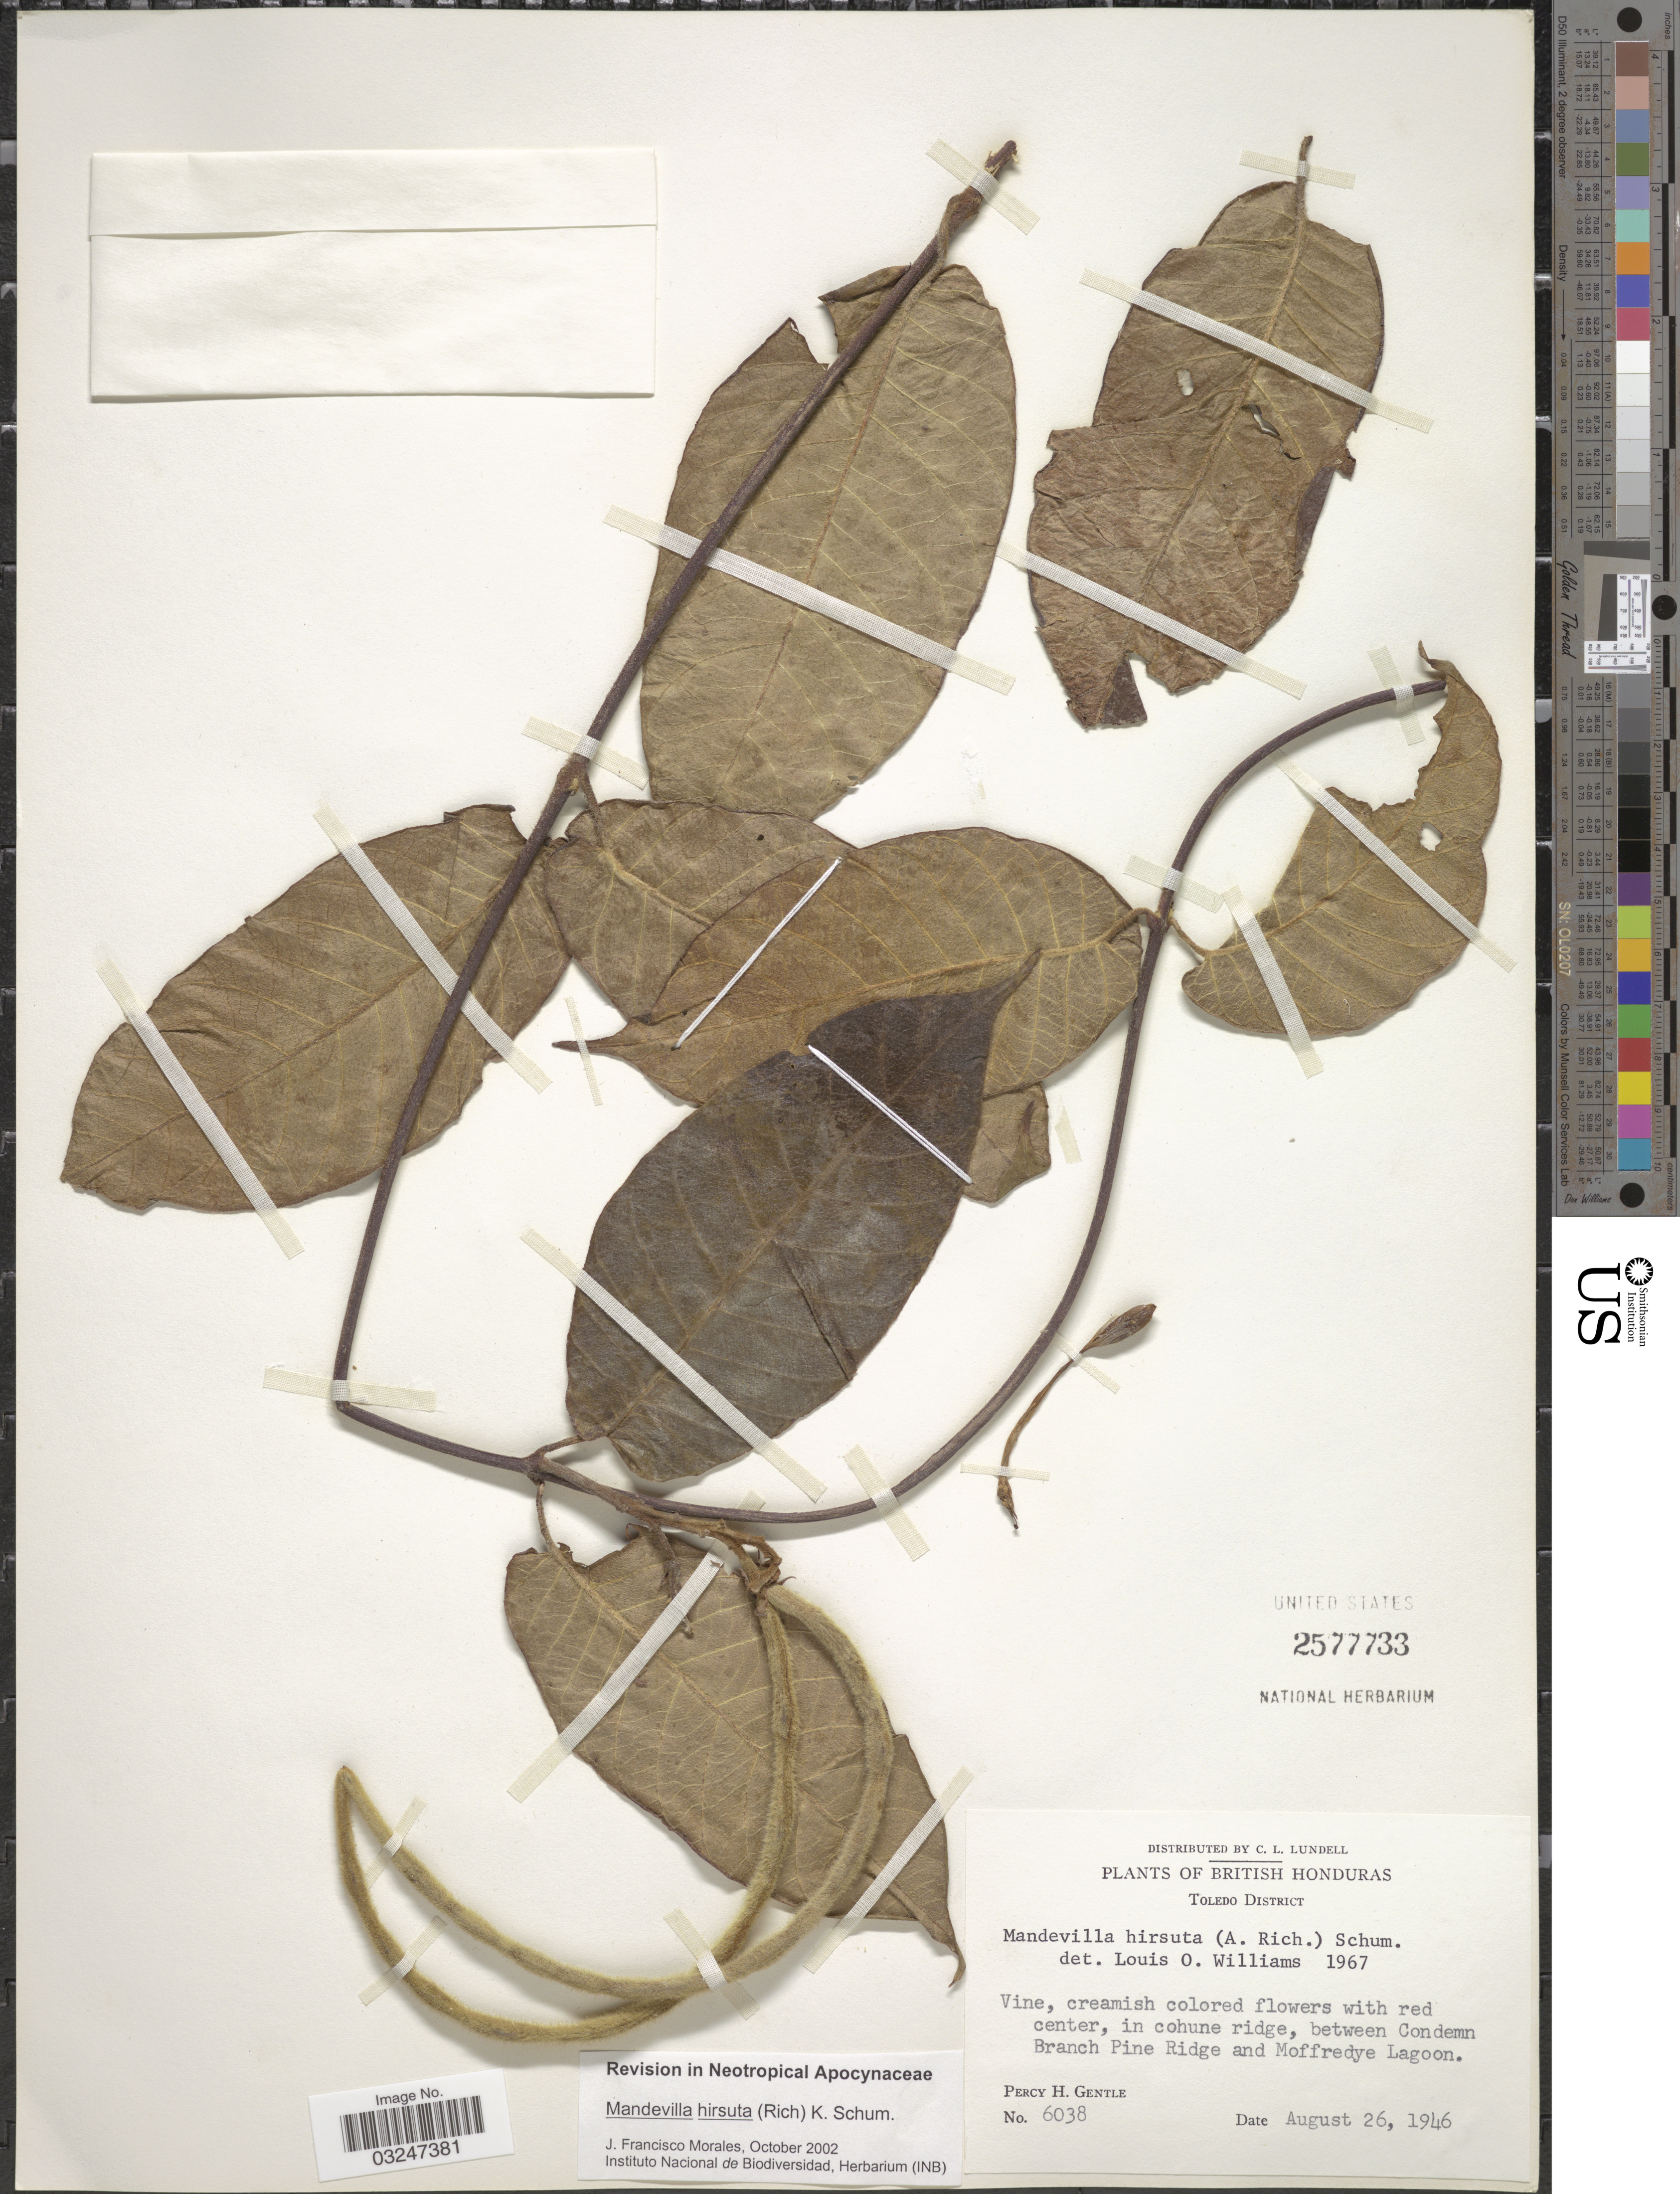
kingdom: Plantae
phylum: Tracheophyta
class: Magnoliopsida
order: Gentianales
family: Apocynaceae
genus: Mandevilla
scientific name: Mandevilla hirsuta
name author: (Rich.) K. Schum.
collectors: P. H. Gentle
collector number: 6038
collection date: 1946-08-26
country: Belize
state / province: Toledo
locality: British Honduras. Toledo District. Between Condemn Branch Pine Ridge and Moffredye Lagoon.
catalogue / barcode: US 2577733